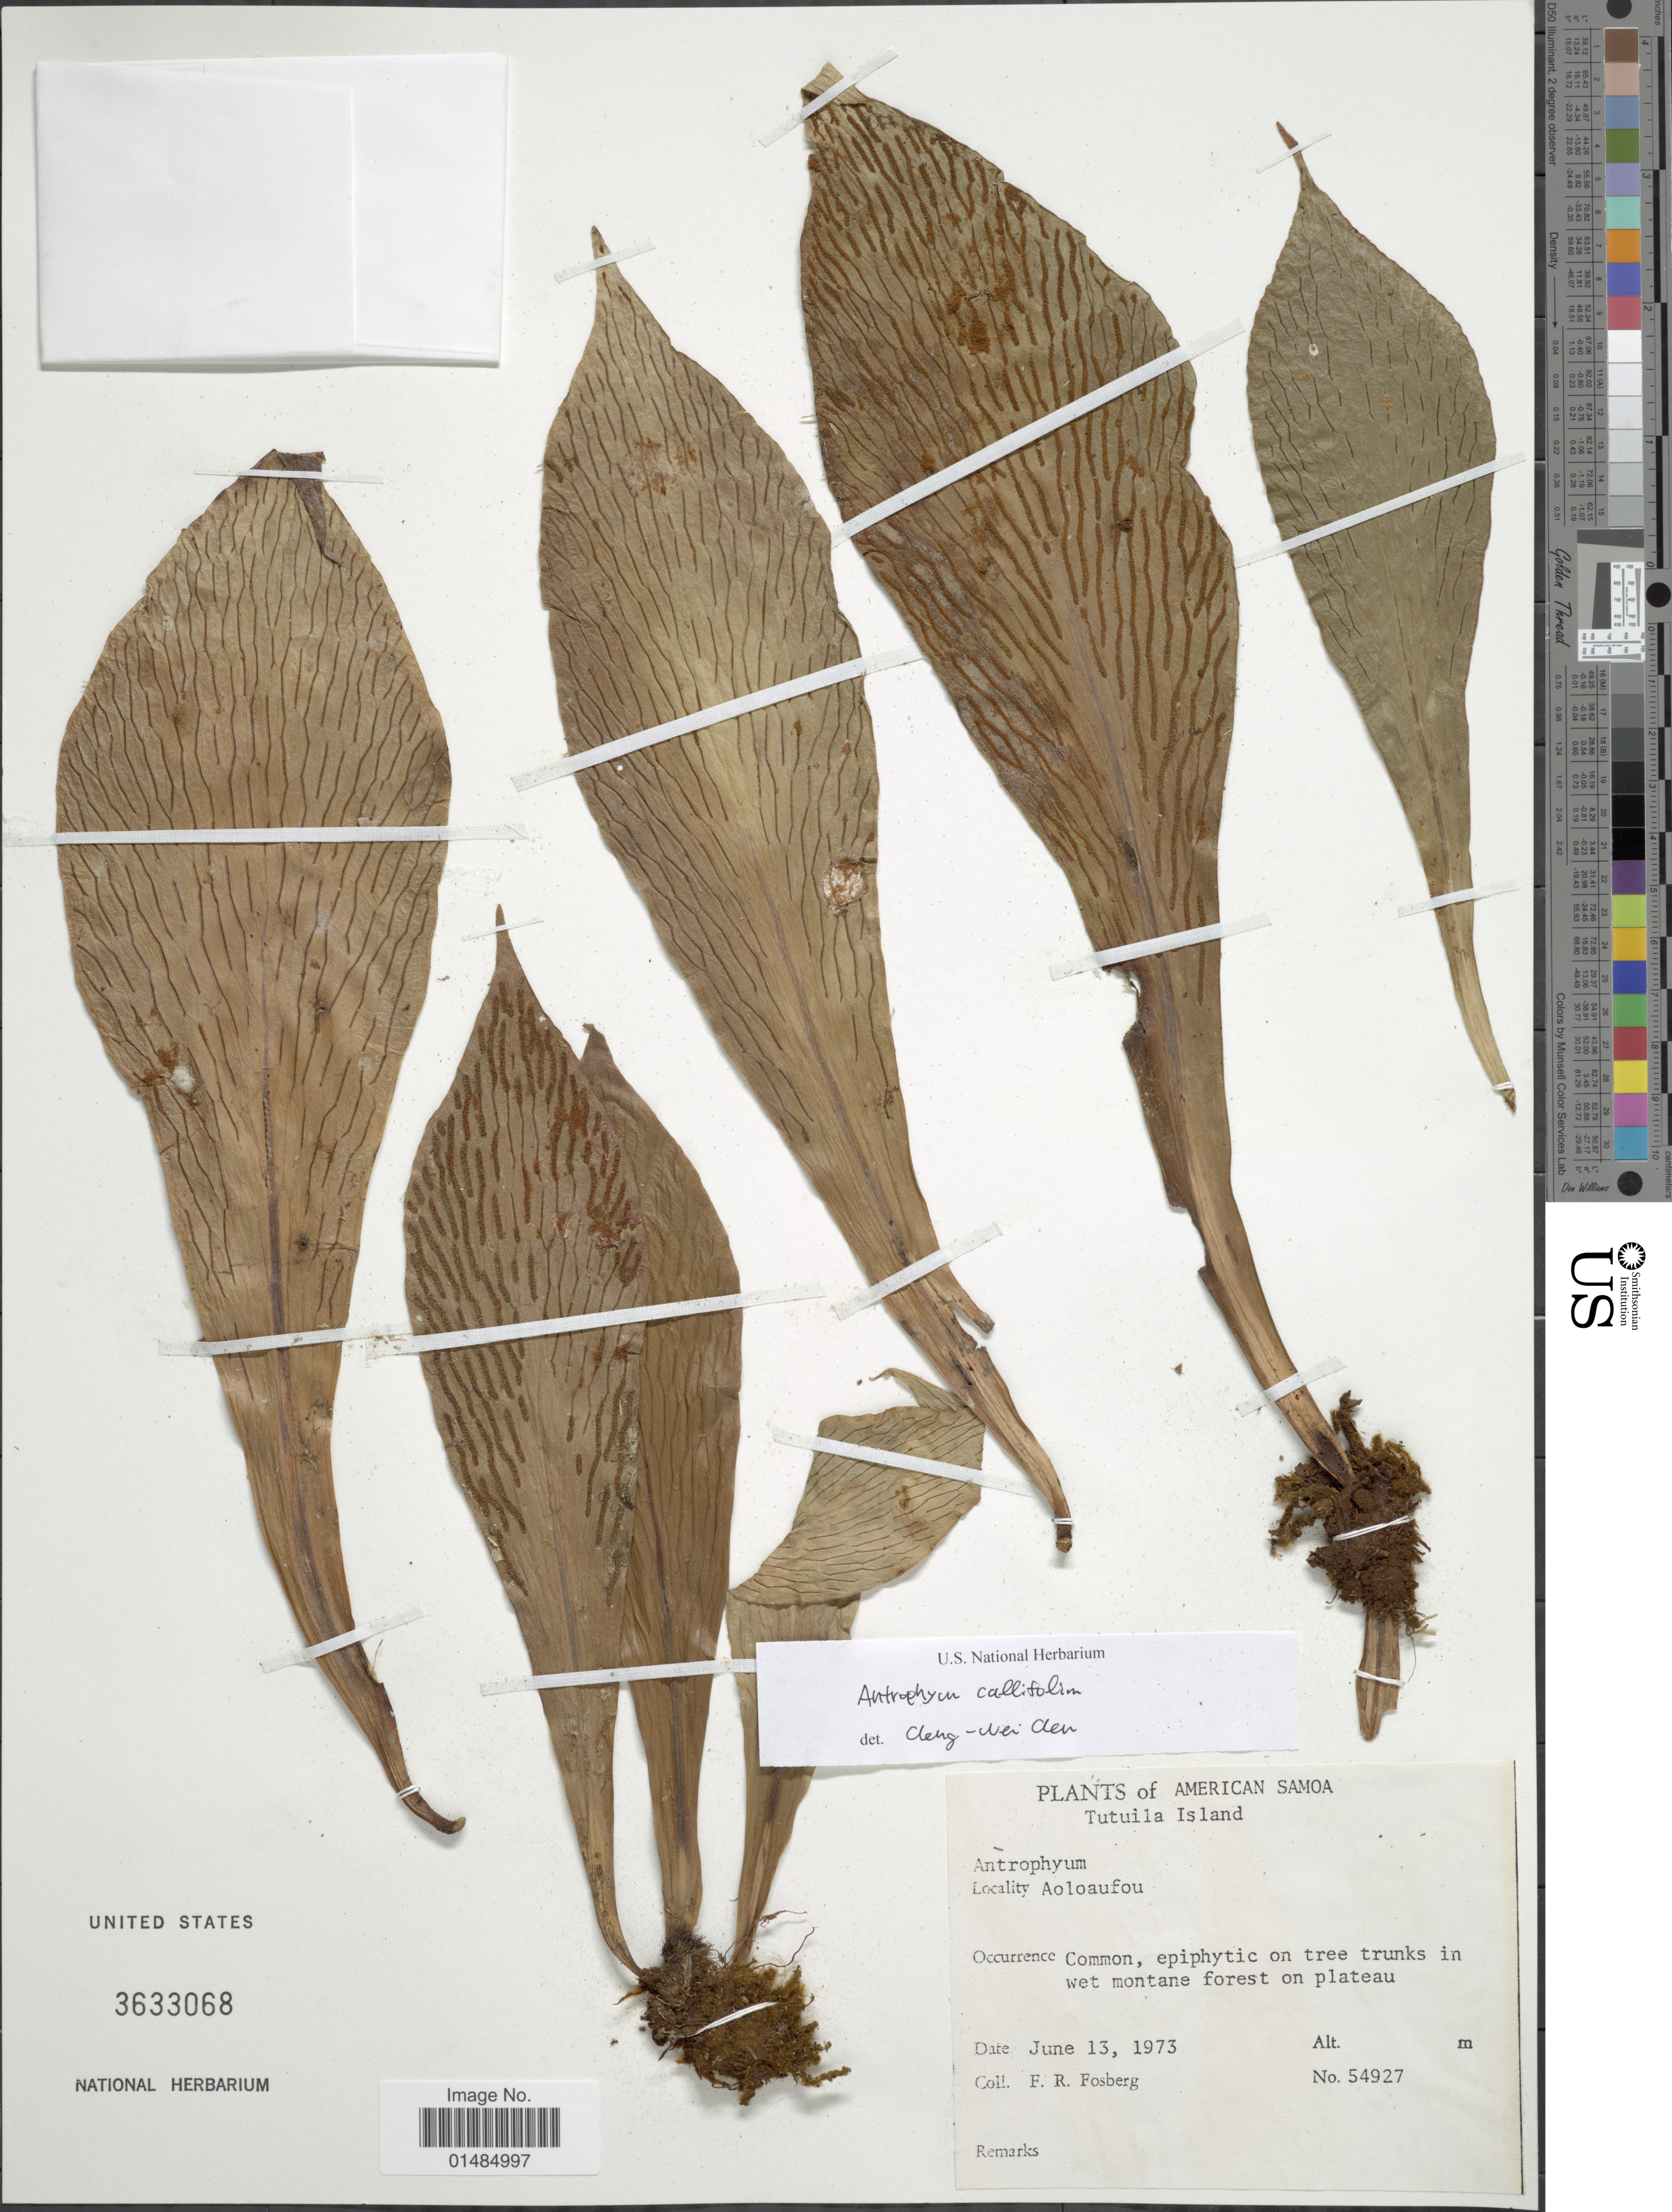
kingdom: Plantae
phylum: Tracheophyta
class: Polypodiopsida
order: Polypodiales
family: Pteridaceae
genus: Antrophyum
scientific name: Antrophyum callifolium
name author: Blume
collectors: F. R. Fosberg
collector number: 54927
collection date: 1973-06-13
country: American Samoa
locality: American Samoa, Tutuila Island, Aoloaufou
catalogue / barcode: US 3633068